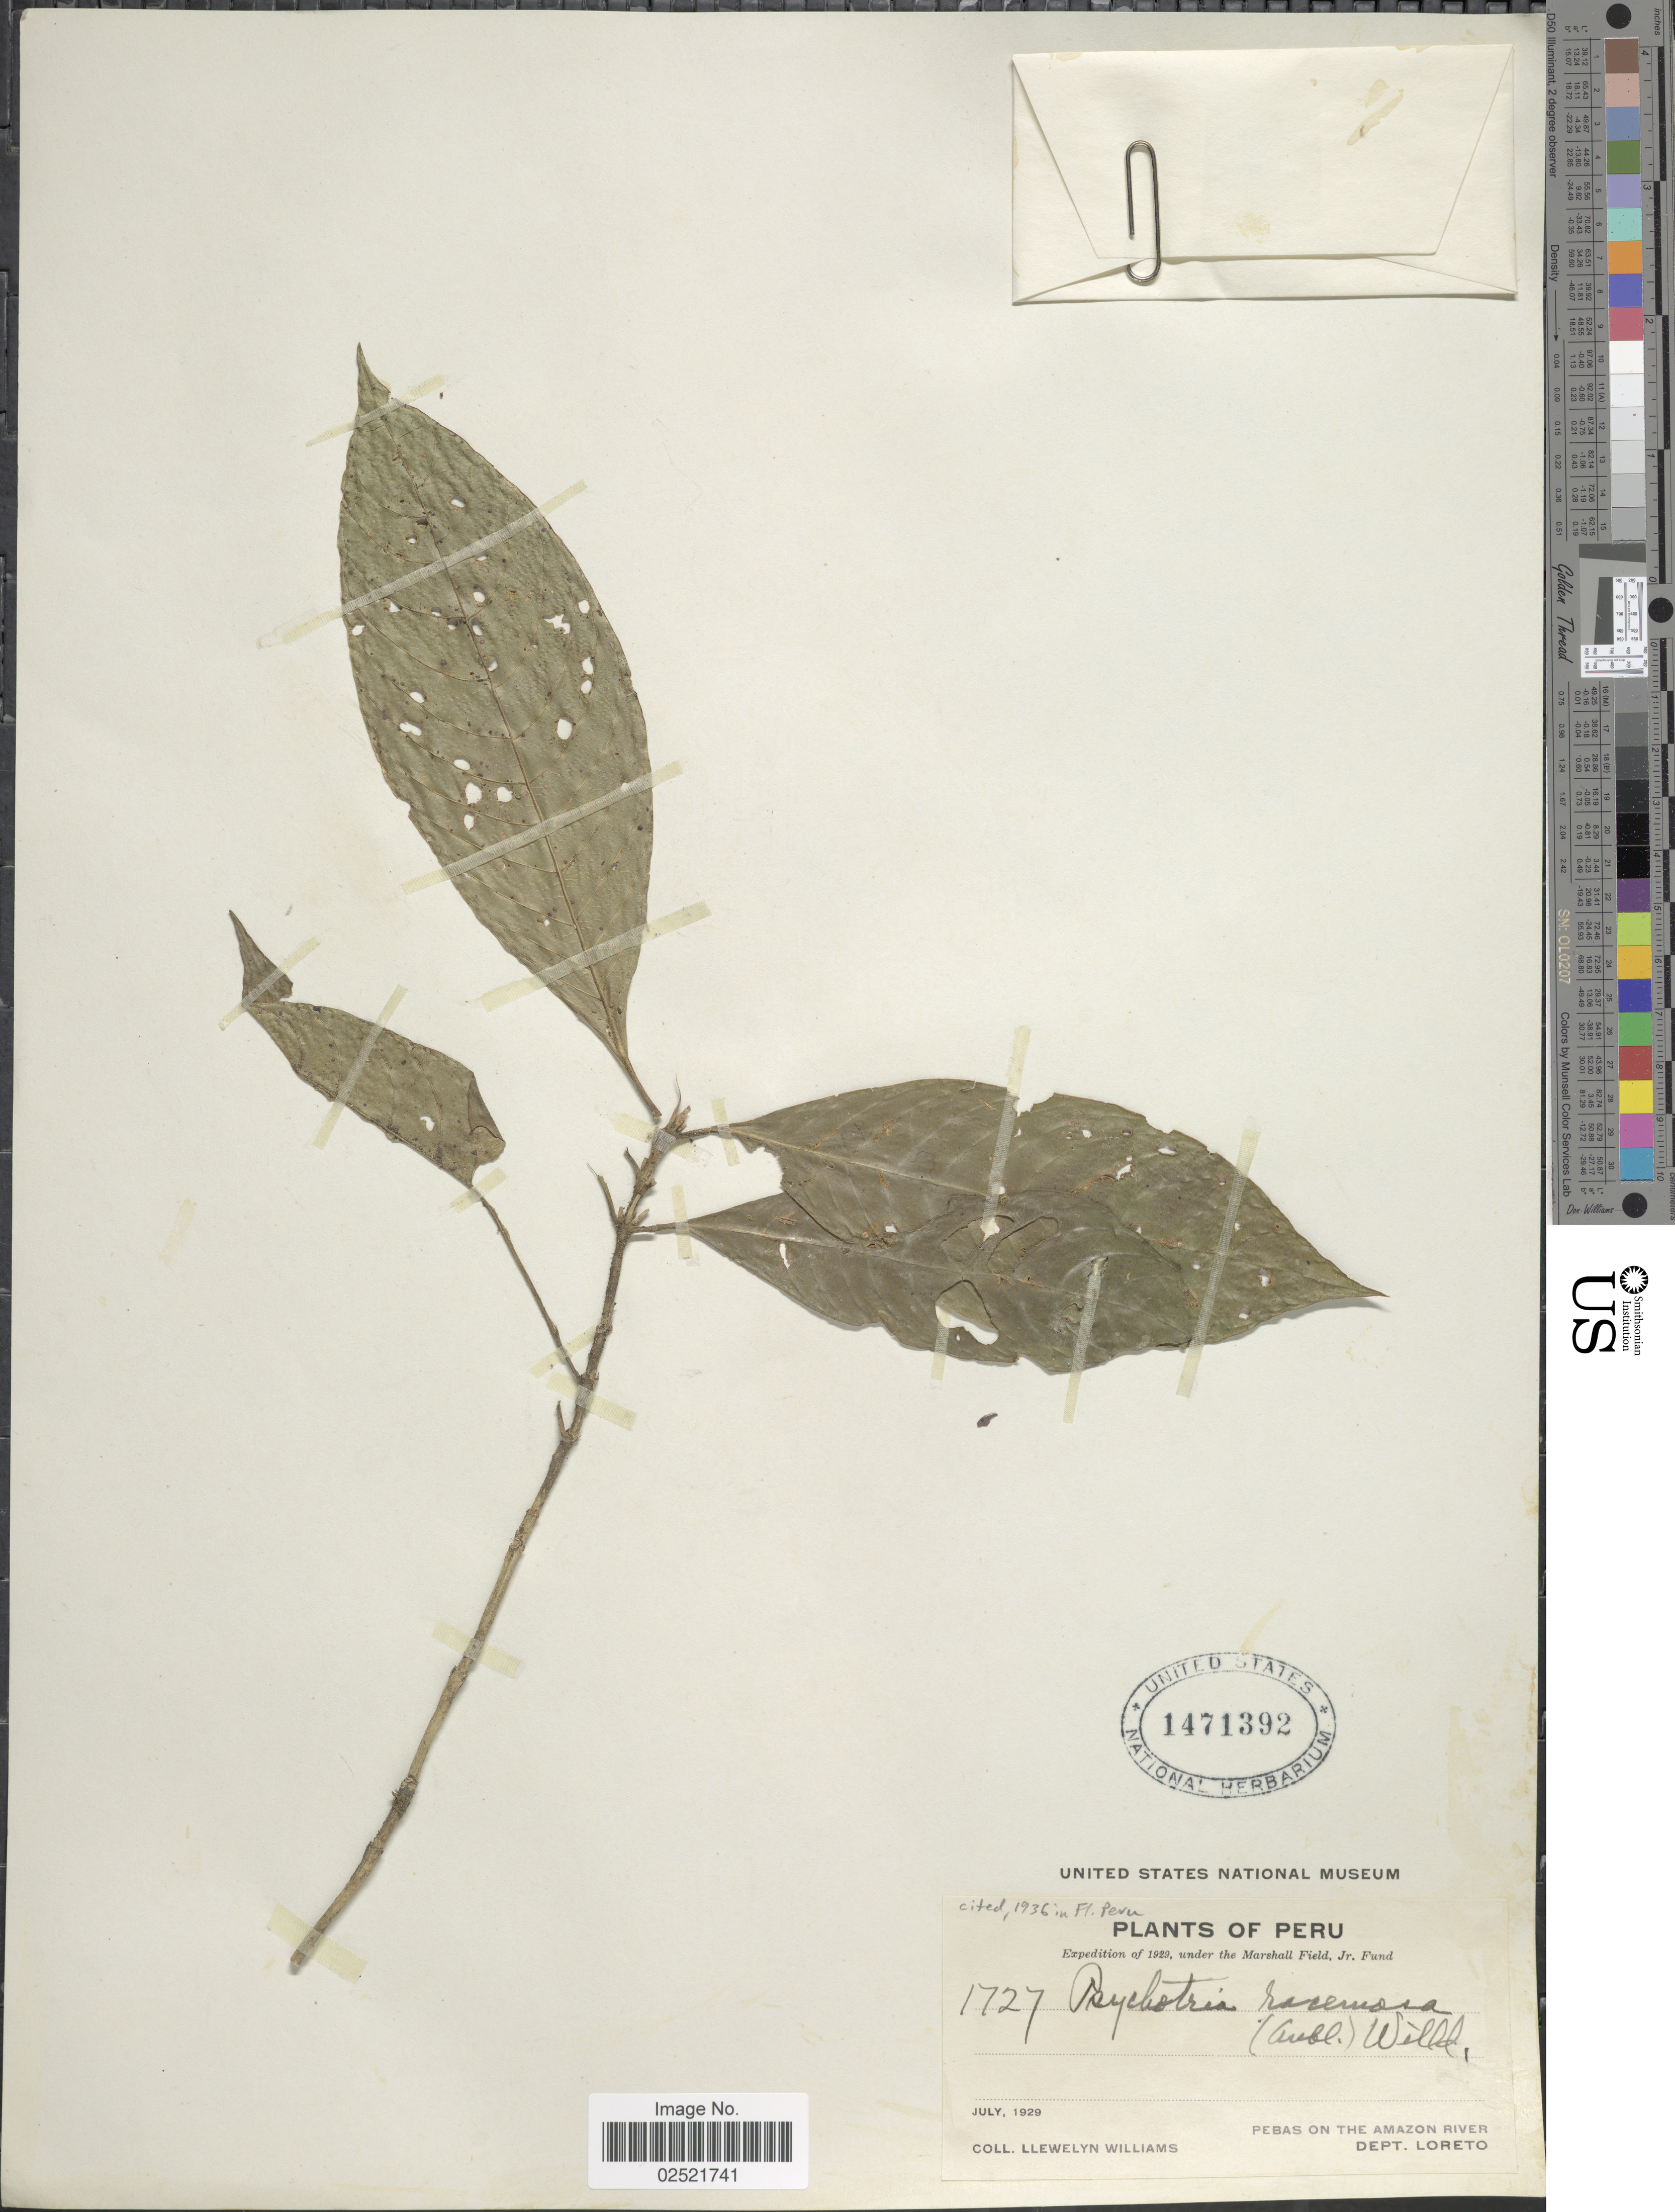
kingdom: Plantae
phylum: Tracheophyta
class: Magnoliopsida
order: Gentianales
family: Rubiaceae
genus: Psychotria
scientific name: Psychotria racemosa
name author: (Aubl.) Raeuschel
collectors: Ll. Williams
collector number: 1727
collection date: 1929-07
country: Peru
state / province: Loreto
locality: Pebas on the Amazon River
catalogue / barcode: US 1471392